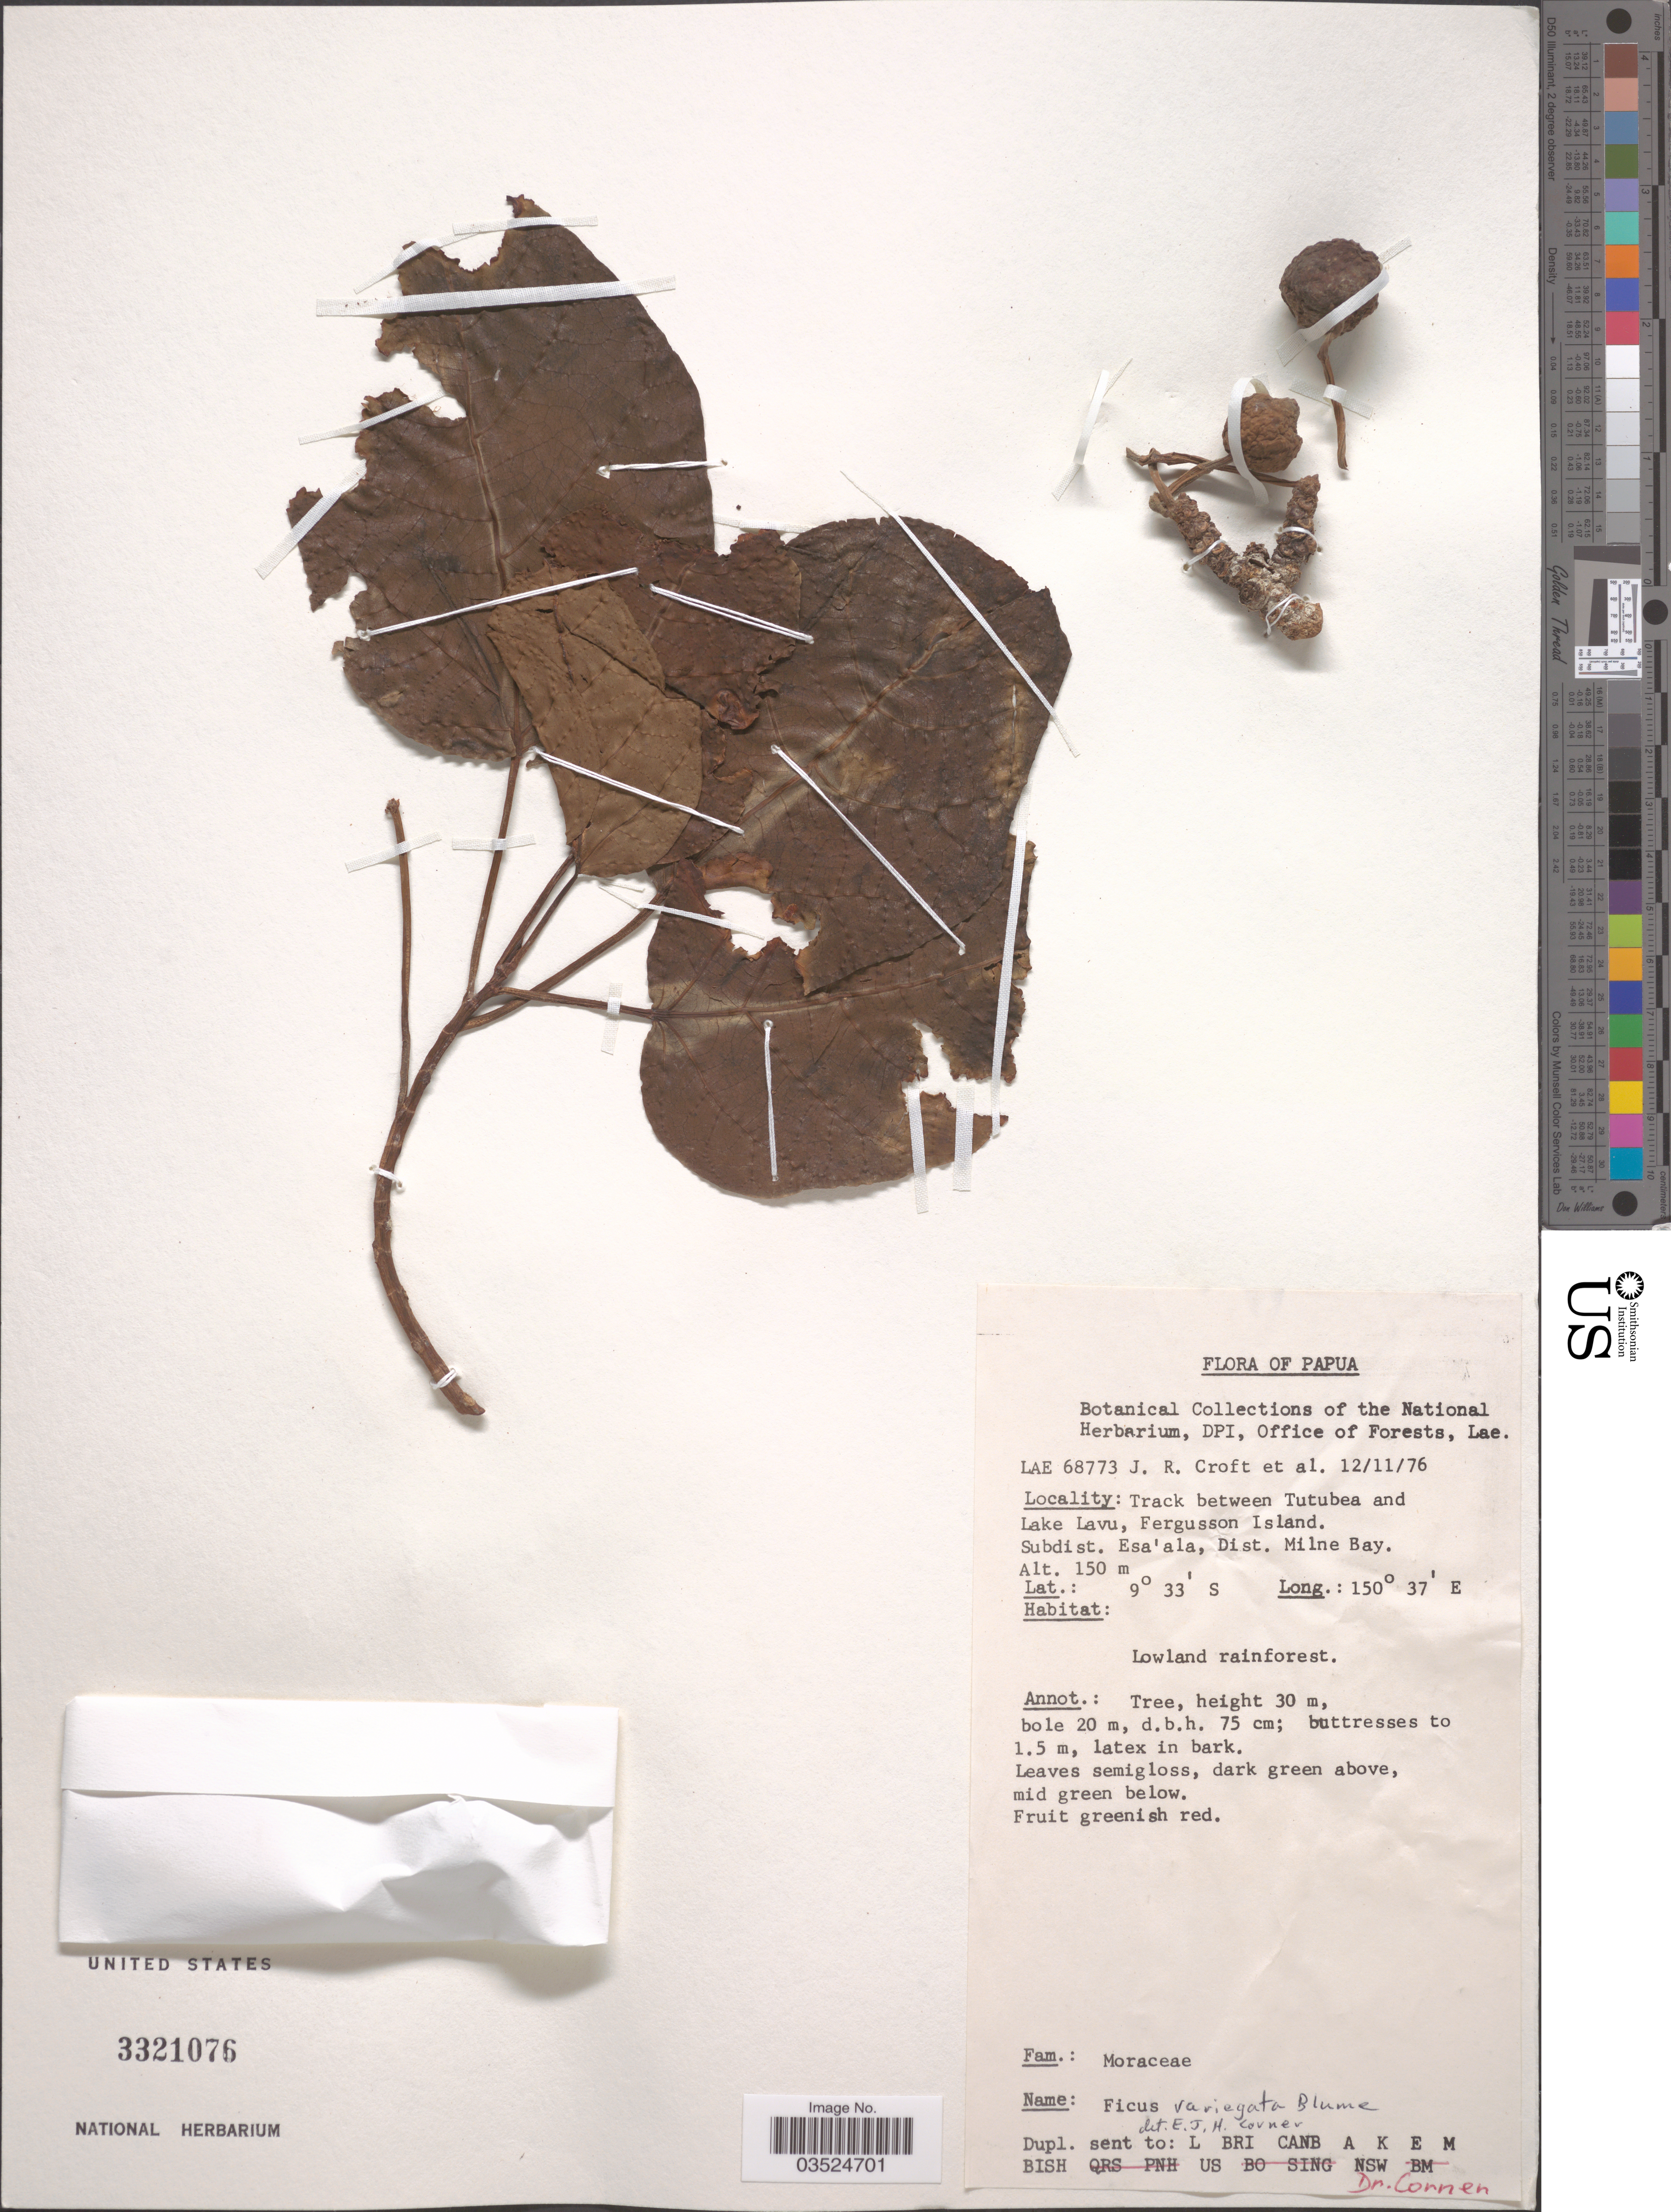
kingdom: Plantae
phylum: Tracheophyta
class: Magnoliopsida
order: Rosales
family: Moraceae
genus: Ficus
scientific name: Ficus variegata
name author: Blume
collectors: J. R. Croft & et al.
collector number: LAE 68773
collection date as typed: Transcribed d/m/y: 12/11/76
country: Papua New Guinea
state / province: Milne Bay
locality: Papua. Track between Tutunea and Lake Lavu, Fergusson Island. Subdist. Esa'ala, Dist. Milne Bay.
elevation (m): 150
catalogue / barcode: US 3321076